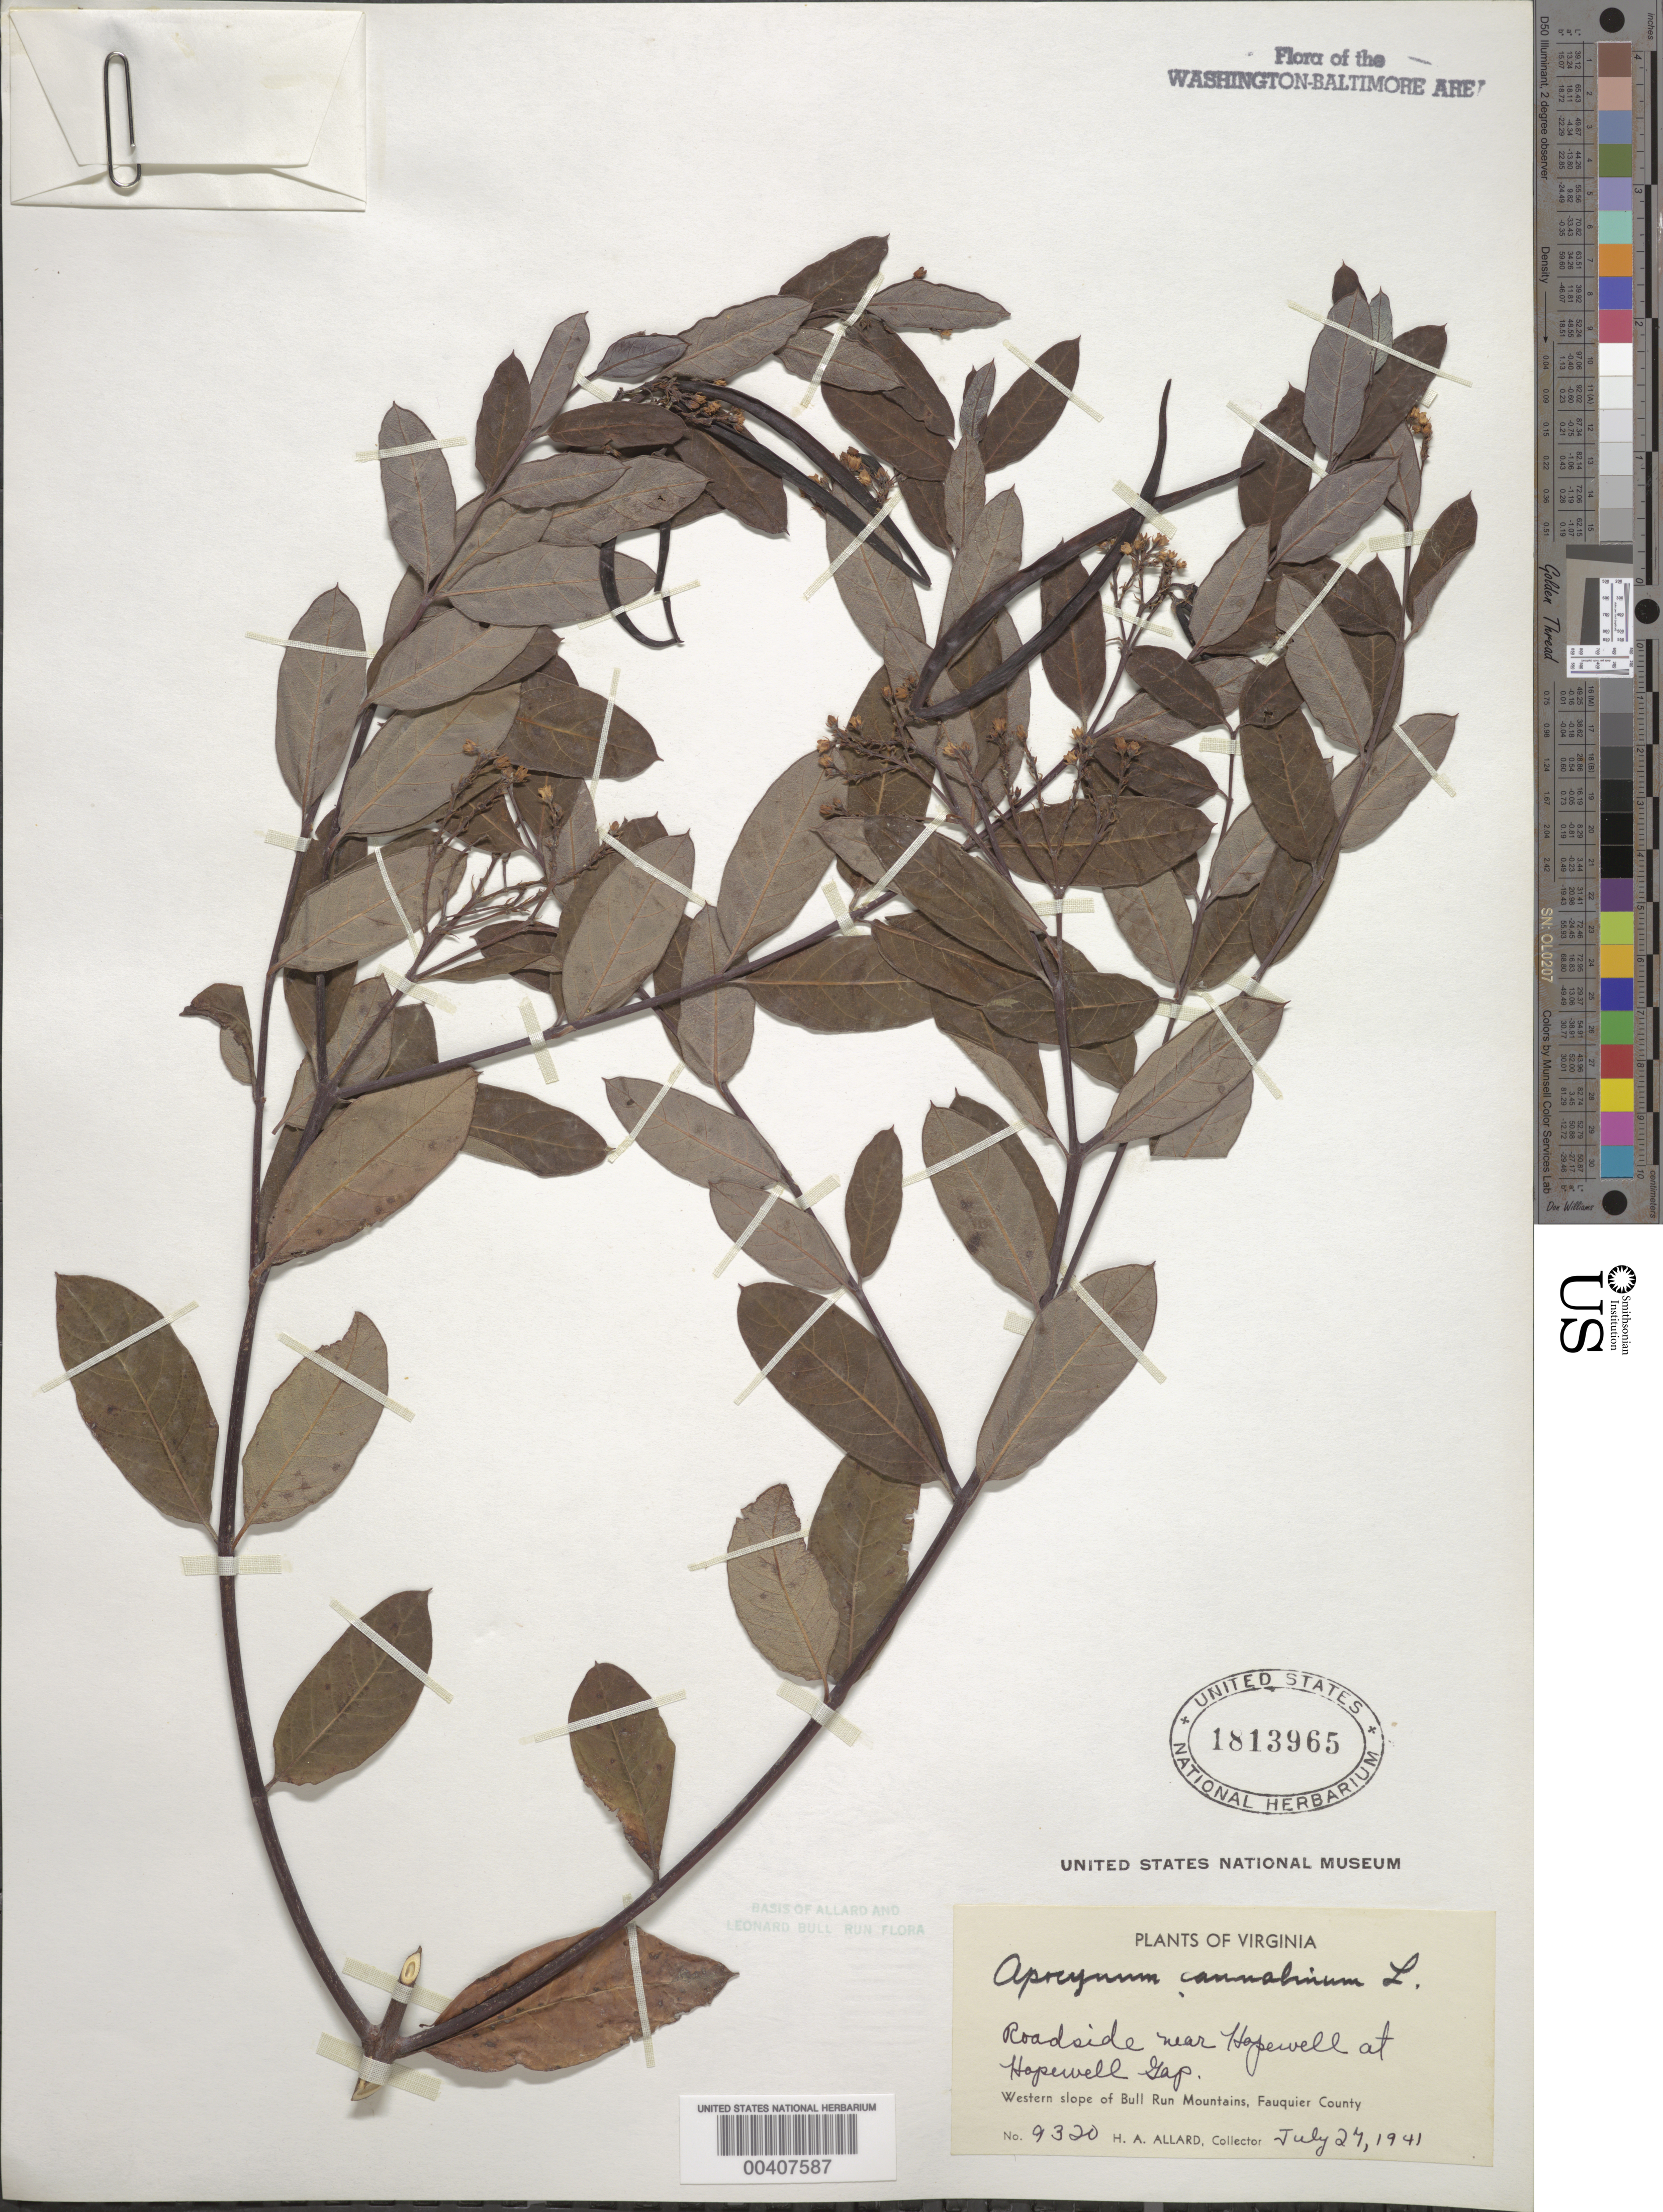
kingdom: Plantae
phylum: Tracheophyta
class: Magnoliopsida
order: Gentianales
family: Apocynaceae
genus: Apocynum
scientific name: Apocynum cannabinum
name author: L.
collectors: H. A. Allard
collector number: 9320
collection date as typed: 27 Jul 1941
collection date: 1941-07-27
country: United States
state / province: Virginia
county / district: Fauquier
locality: Near Hopewell Gap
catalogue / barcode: US 1813965